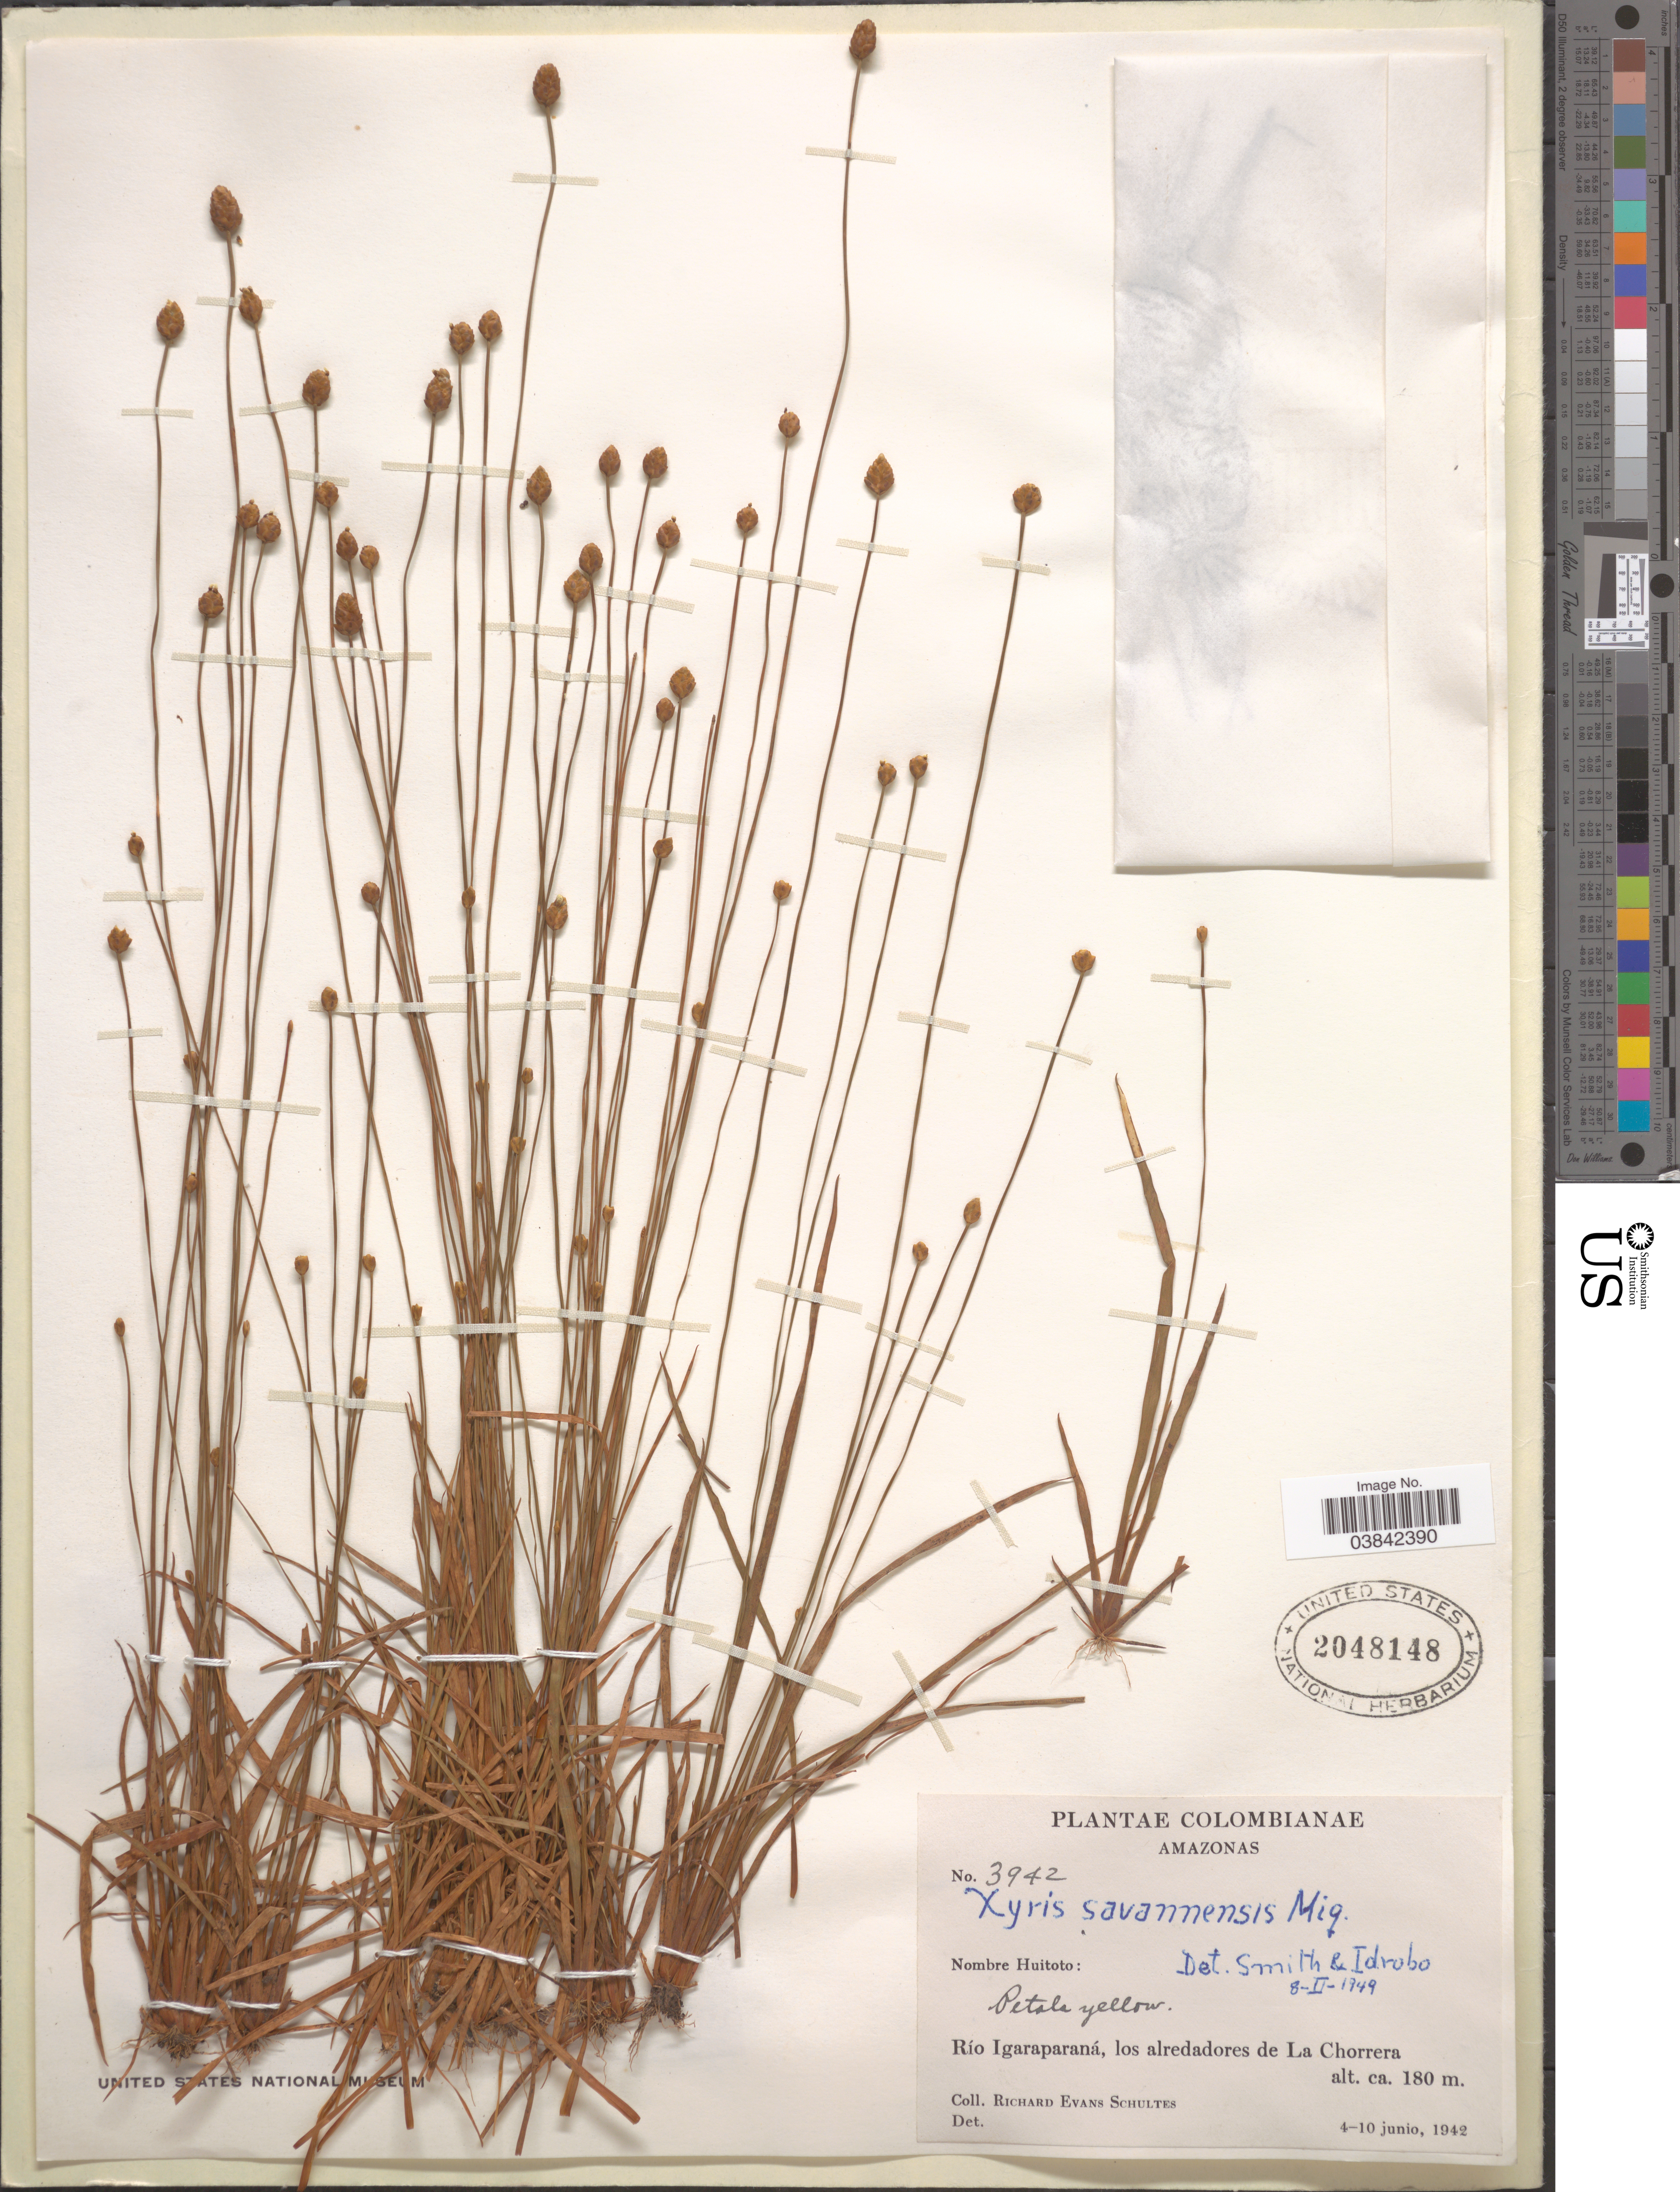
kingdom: Plantae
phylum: Tracheophyta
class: Liliopsida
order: Poales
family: Xyridaceae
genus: Xyris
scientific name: Xyris savanensis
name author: Miq.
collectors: R. E. Schultes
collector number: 3942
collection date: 1942-06-04/1942-06-10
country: Colombia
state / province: Amazônas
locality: Río Igaraparaná, los alrededores de La Chorrera.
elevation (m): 180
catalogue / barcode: US 2048148